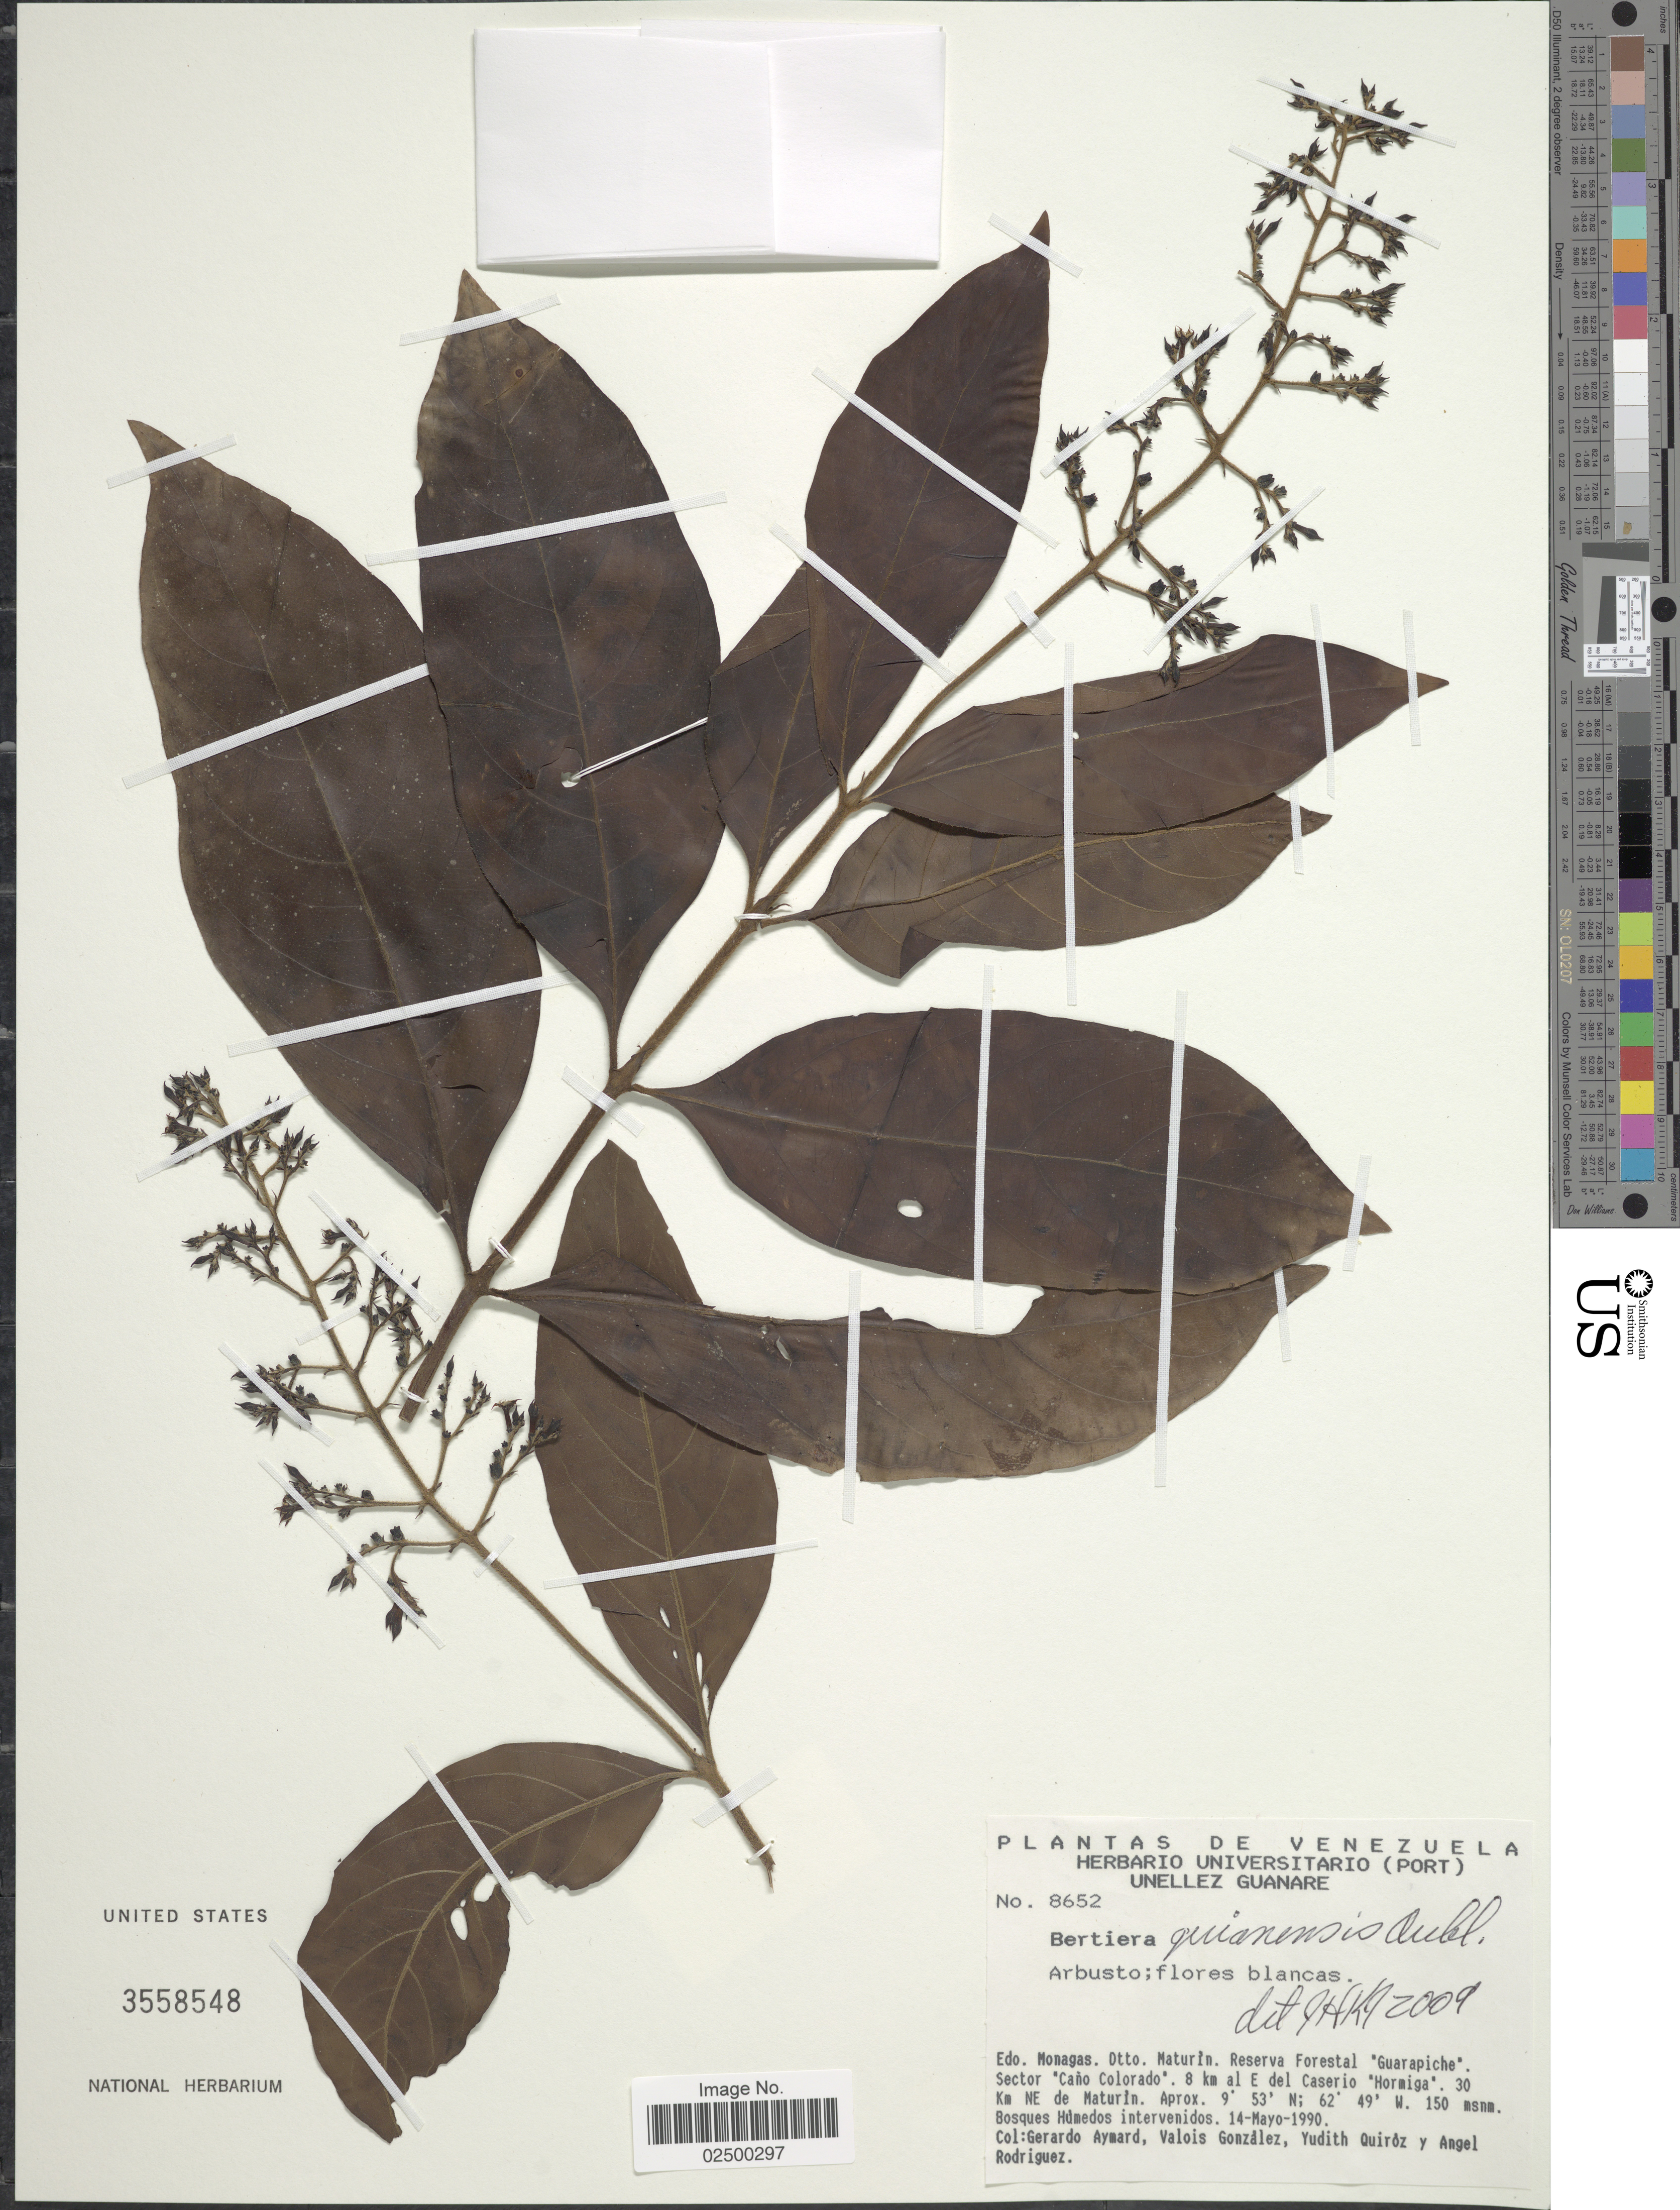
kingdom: Plantae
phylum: Tracheophyta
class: Magnoliopsida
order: Gentianales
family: Rubiaceae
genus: Bertiera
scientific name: Bertiera guianensis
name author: Aubl.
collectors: G. A. Aymard, V. González, Y. Quiróz & A. Rodriguez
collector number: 8652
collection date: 1990-05-14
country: Venezuela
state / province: Monagas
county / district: Maturin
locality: Dtto. Maturin, Reserva Forestal "Guarapiche", sector "Cano Colorado", 8 km al E del Caserio "Hormiga", 30 km NE de Maturin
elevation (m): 150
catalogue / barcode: US 3558548